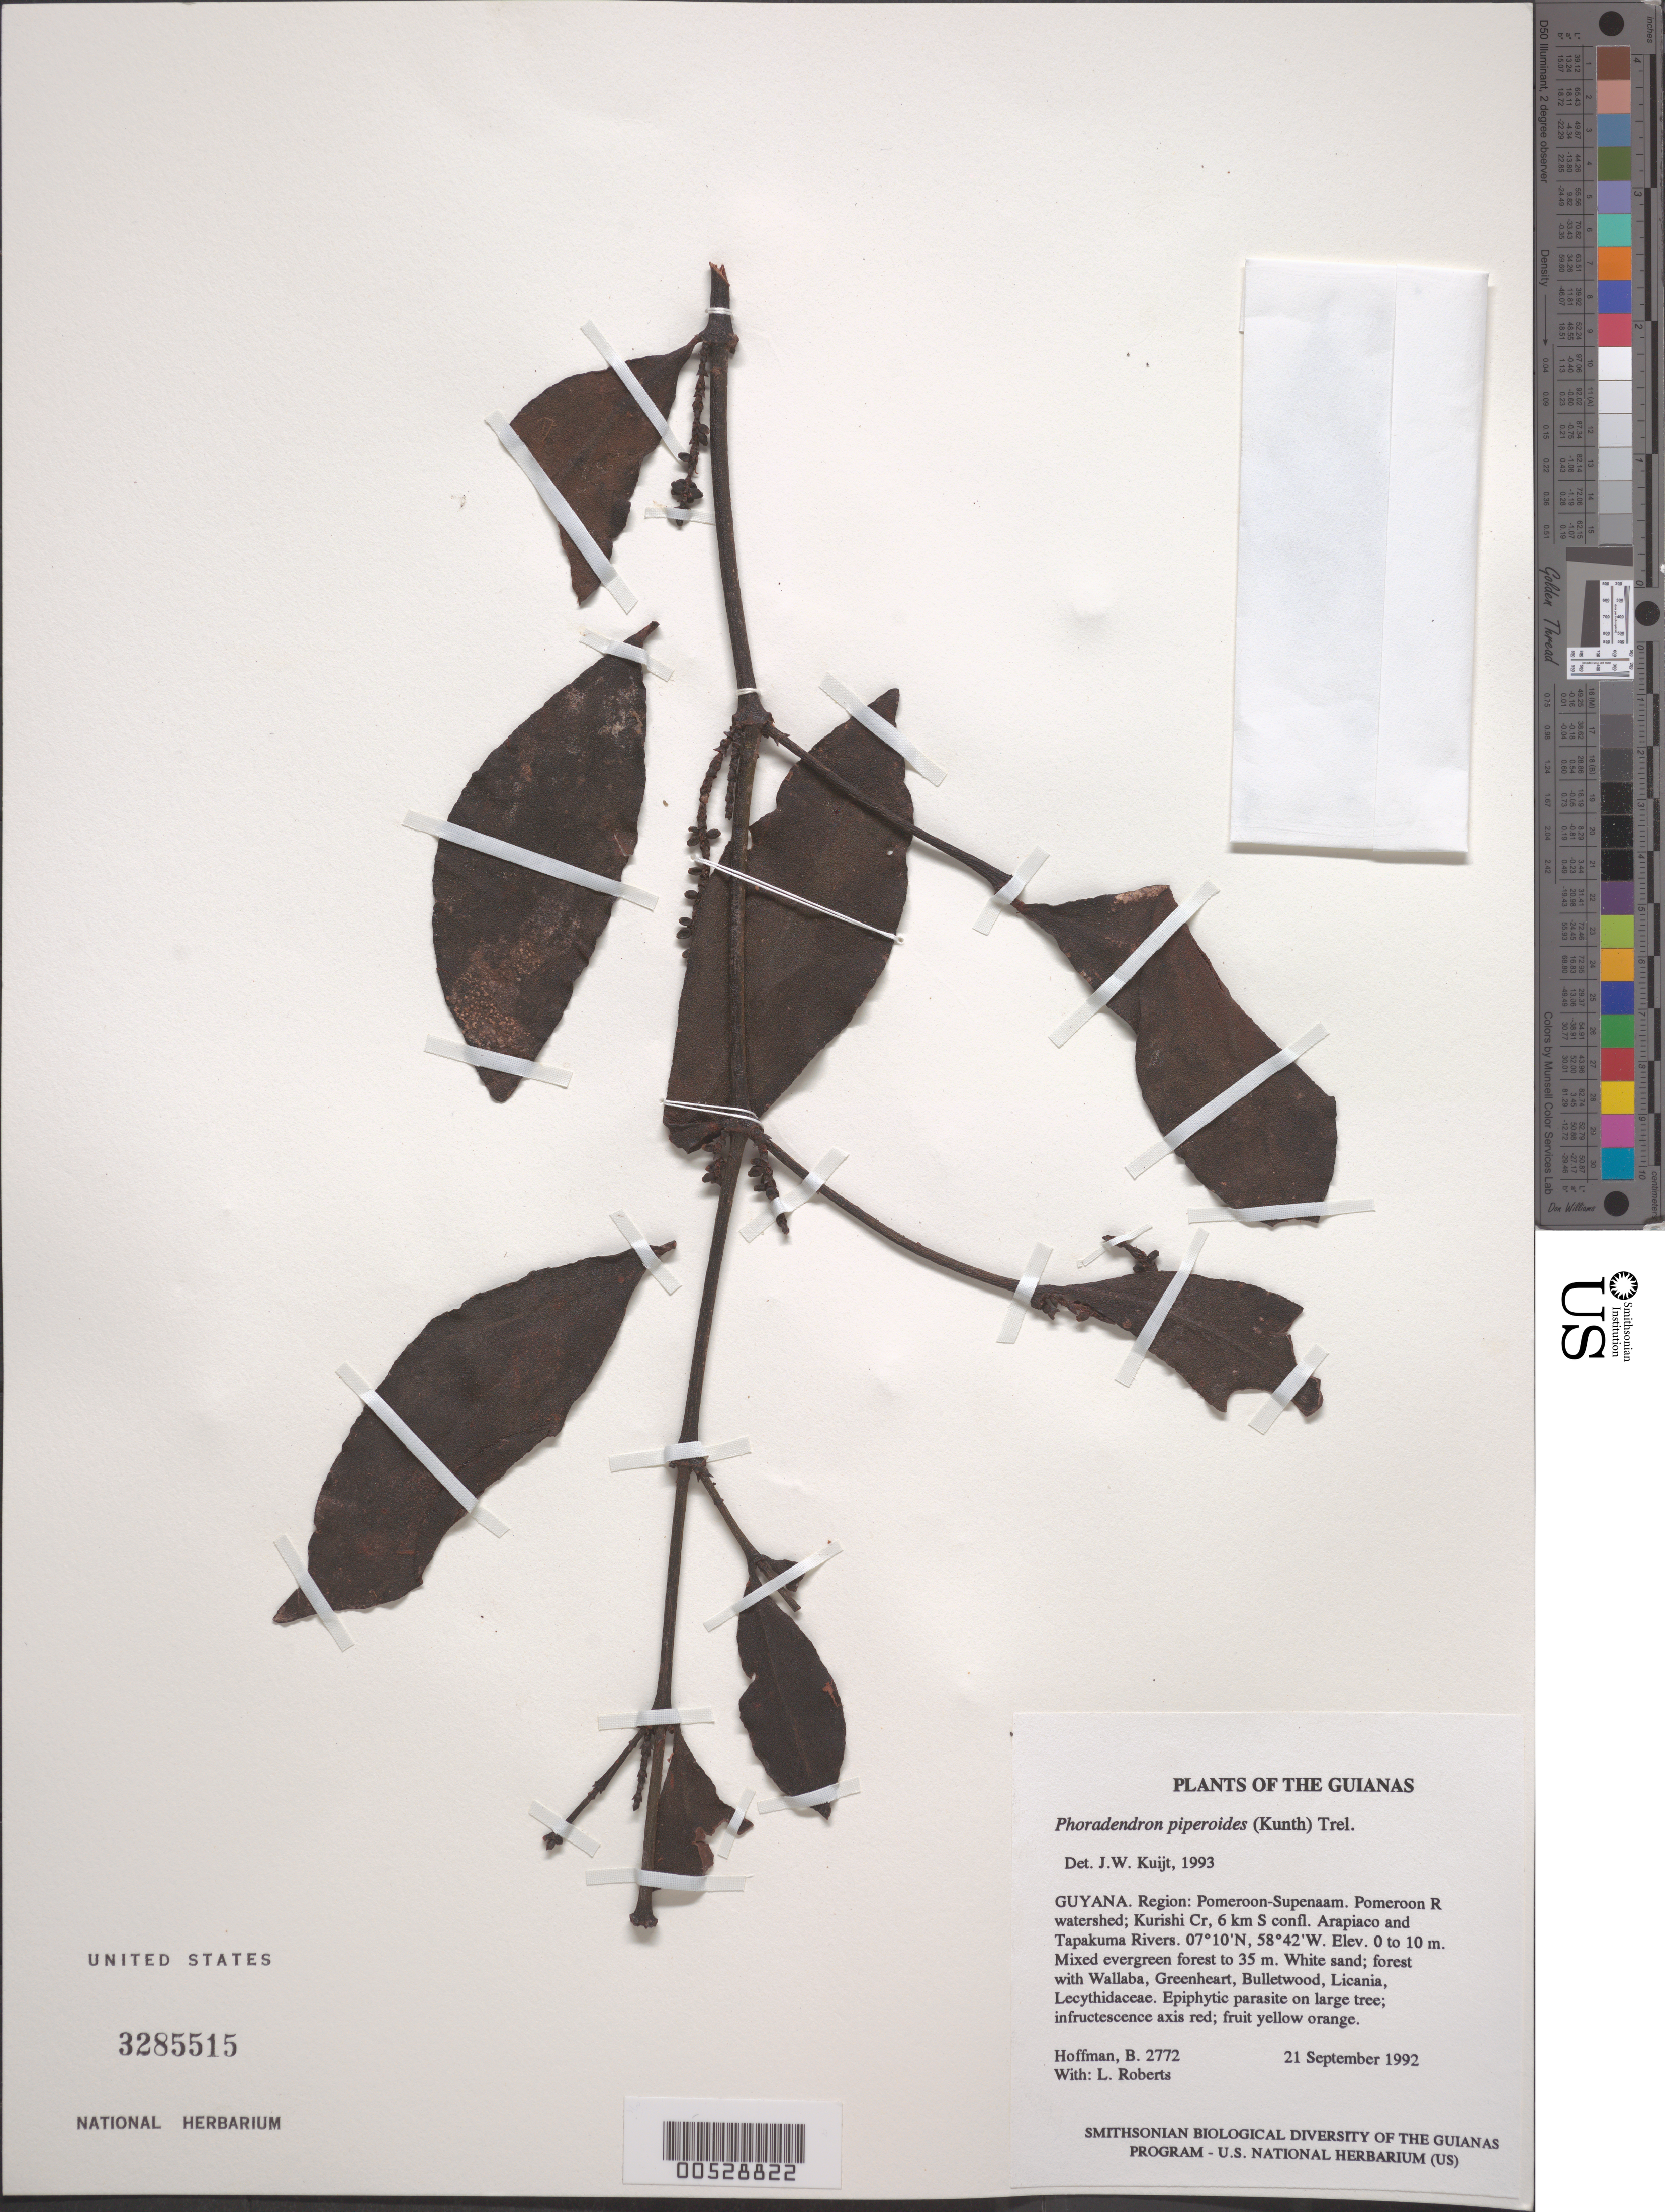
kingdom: Plantae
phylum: Tracheophyta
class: Magnoliopsida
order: Santalales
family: Viscaceae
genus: Phoradendron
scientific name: Phoradendron piperoides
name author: (Kunth) Trel.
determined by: Kuijt, Job, (CANADA)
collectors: B. Hoffman & L. Roberts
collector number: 2772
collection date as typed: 21 September 1992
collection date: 1992-09-21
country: Guyana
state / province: Pomeroon-Supenaam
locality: Pomeroon River watershed; Kurishi Creek, 6 km S of confluence of Arapiaco and Tapakuma Rivers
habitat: Mixed evergreen forest to 35 m. White sand; forest with Wallaba, Greenheart, Bulletwood, Licania, Lecythidaceae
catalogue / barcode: US 3285515